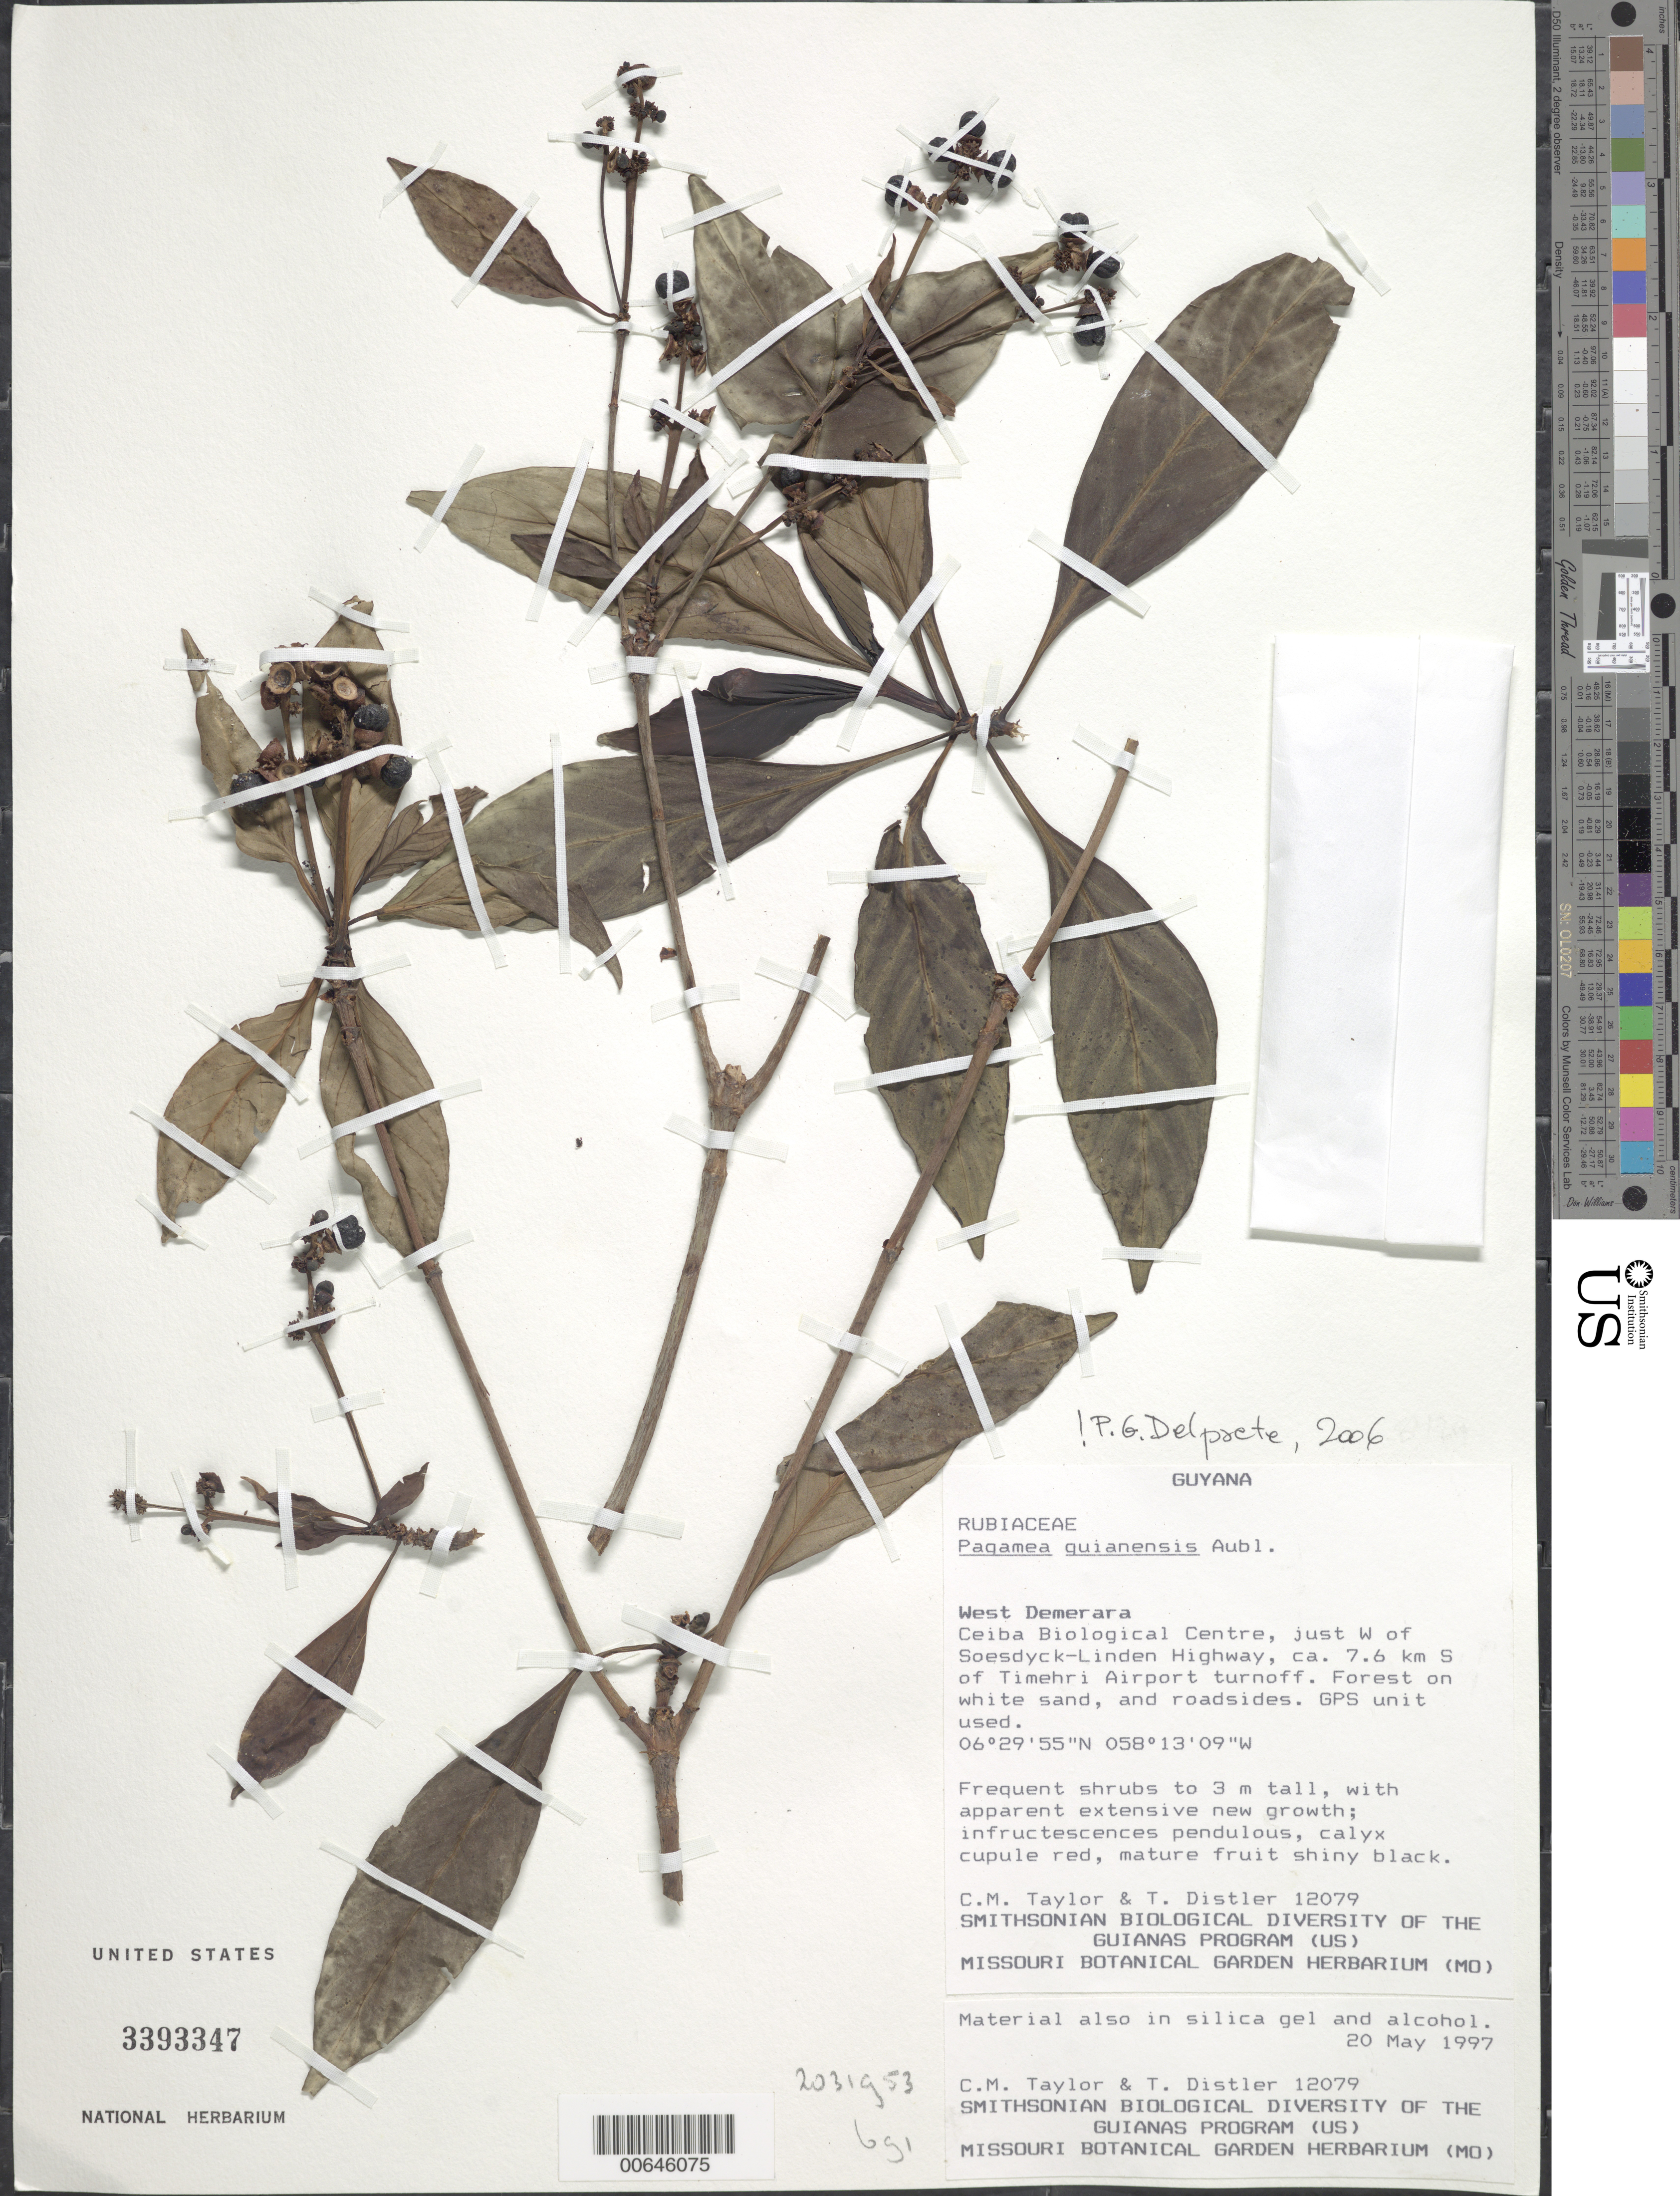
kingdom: Plantae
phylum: Tracheophyta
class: Magnoliopsida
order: Gentianales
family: Rubiaceae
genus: Pagamea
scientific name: Pagamea guianensis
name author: Aubl.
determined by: Delprete, P. G., Herb. de Guyane Cay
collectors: C. M. Taylor & T. Distler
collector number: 12079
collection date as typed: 20 May 1997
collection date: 1997-05-20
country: Guyana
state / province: Demerara-Mahaica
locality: Ceiba Biological Centre, just W of Soesdyck-Linden Hwy, ca. 7.6 km S of Timehri Airport turnoff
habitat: Forest on white sand, and roadsides. Frequent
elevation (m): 15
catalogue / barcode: US 3393347